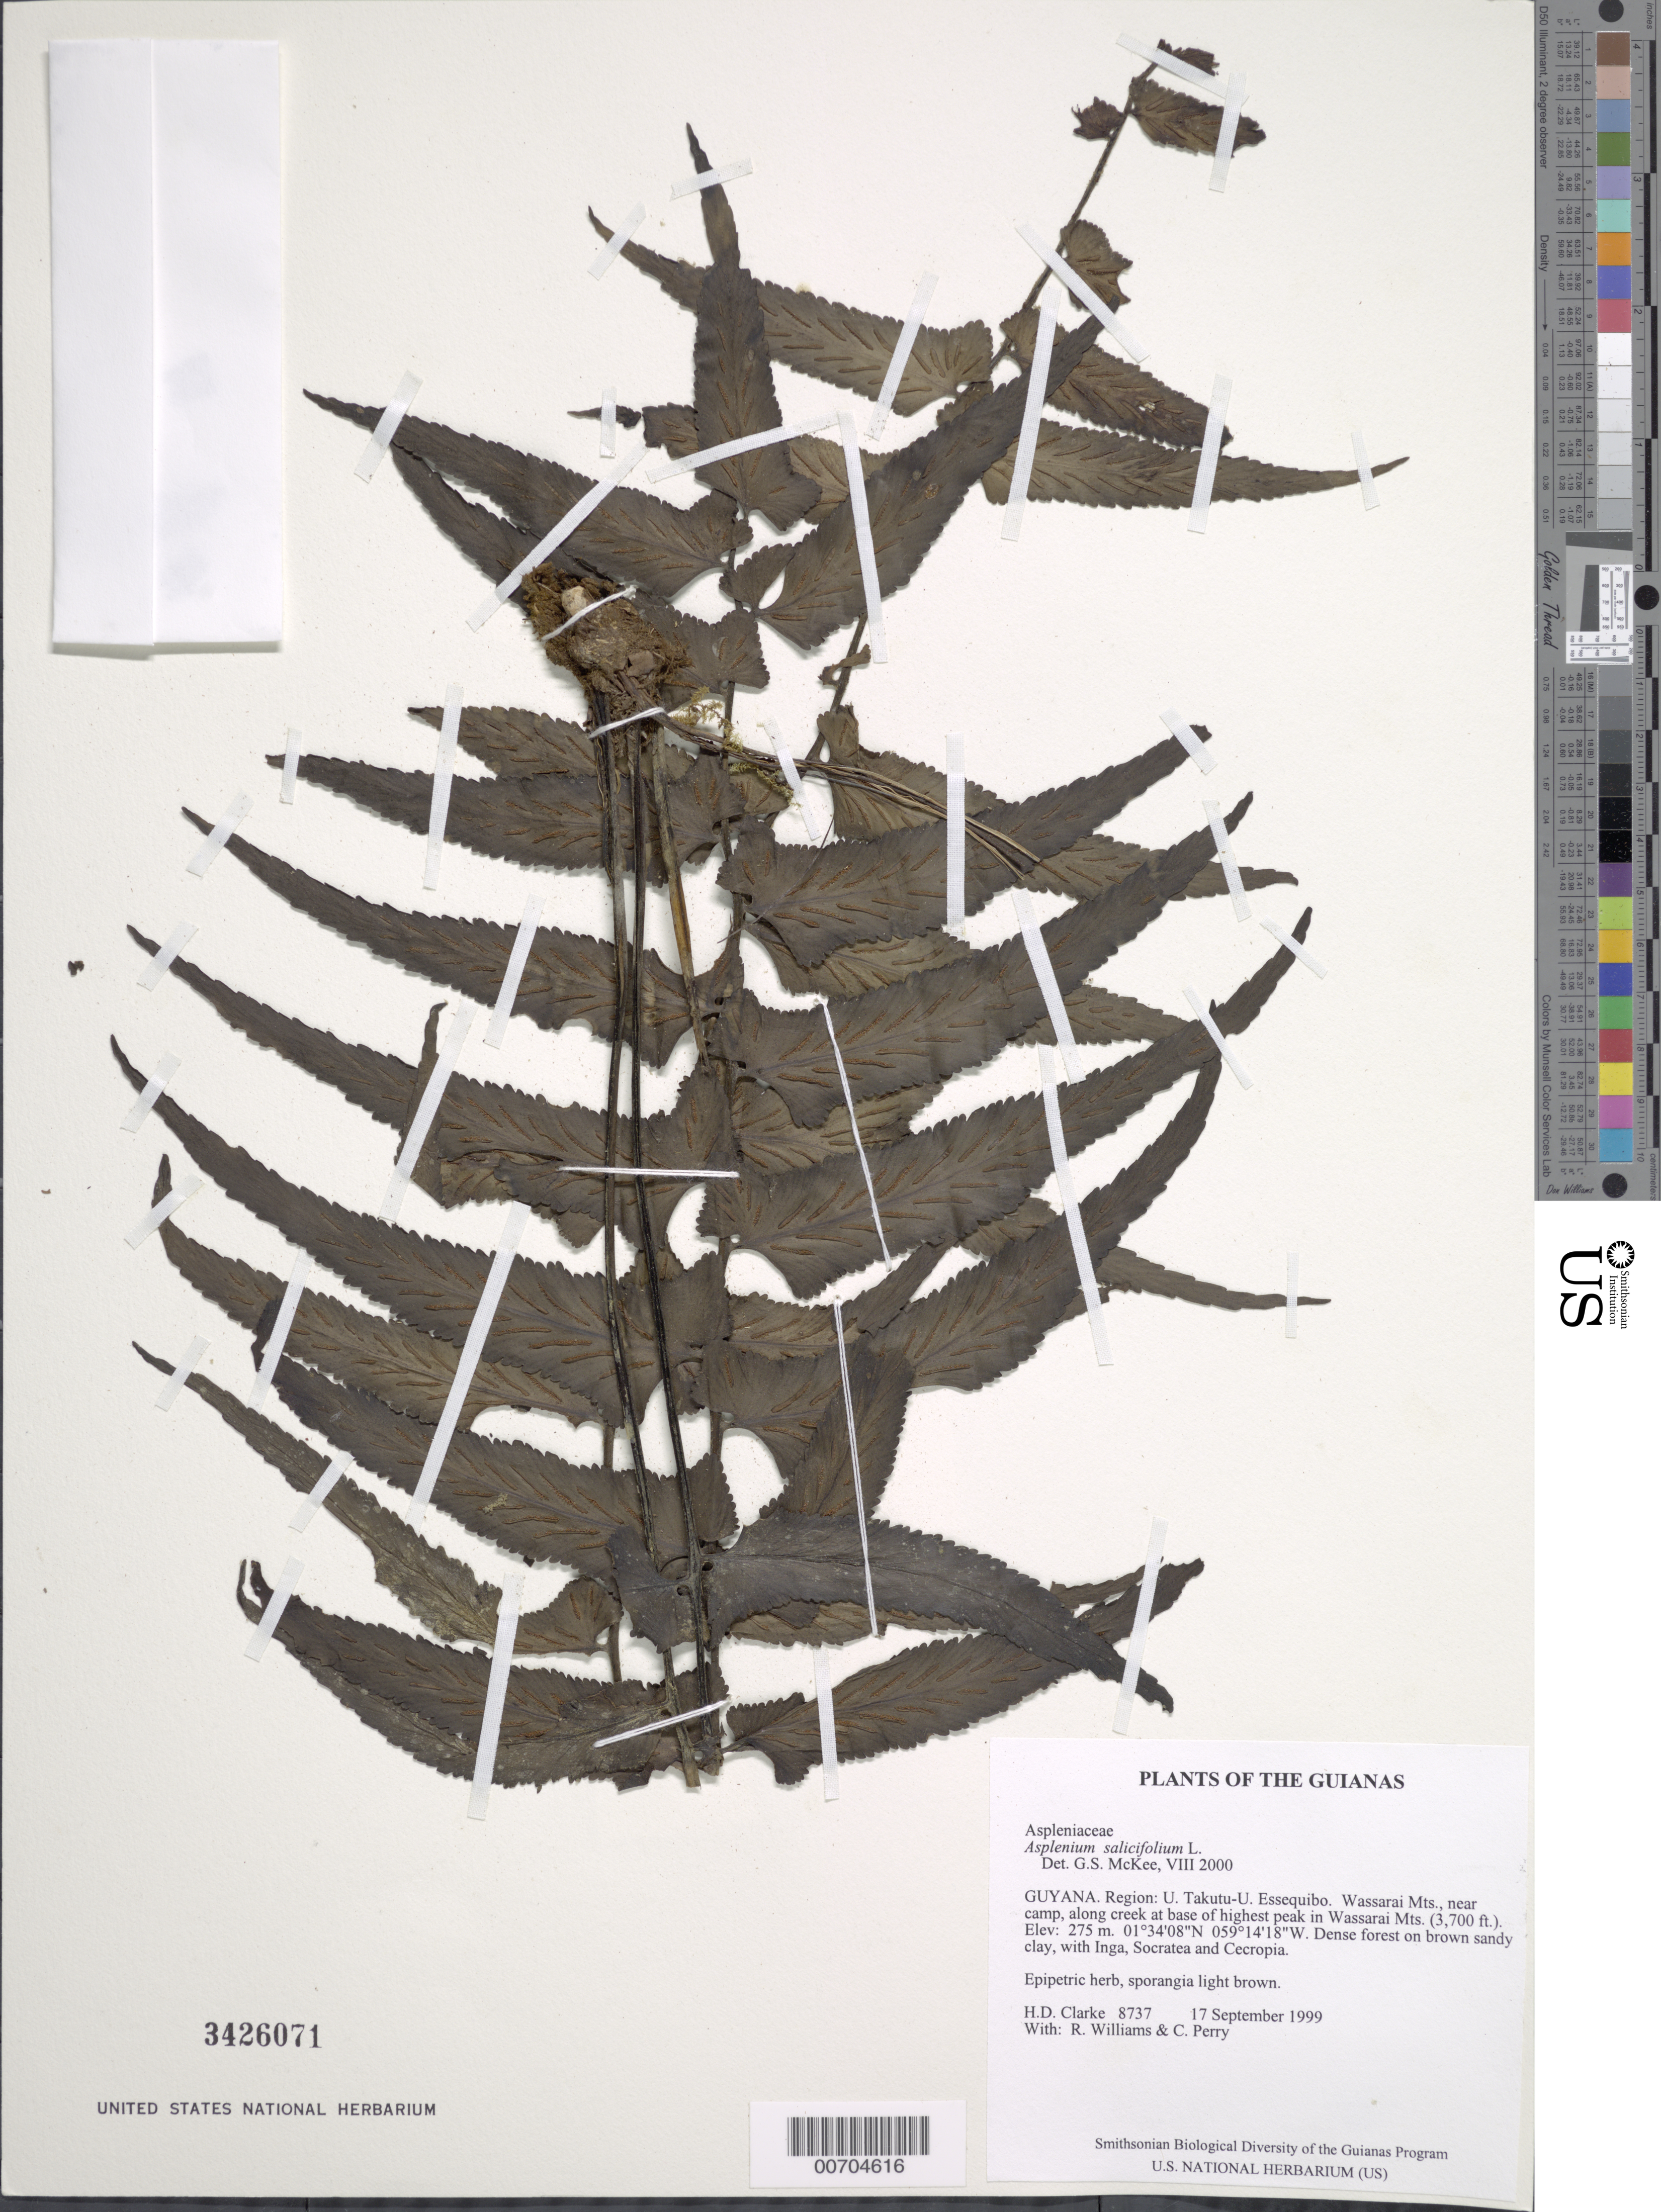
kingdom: Plantae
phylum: Tracheophyta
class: Polypodiopsida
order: Polypodiales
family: Aspleniaceae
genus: Asplenium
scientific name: Asplenium salicifolium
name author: L.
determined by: McKee, G. S., (US), NMNH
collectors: H. D. Clarke, R. Williams & C. Perry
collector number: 8737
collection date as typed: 17 September 1999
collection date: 1999-09-17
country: Guyana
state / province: U. Takutu-U. Essequibo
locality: Wassarai Mts., near camp, along creek at base of highest peak in Wassarai Mts. (3,700 ft.)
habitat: Dense forest on brown sandy clay, with Inga, Socratea and Cecropia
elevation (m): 275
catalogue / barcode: US 3426071